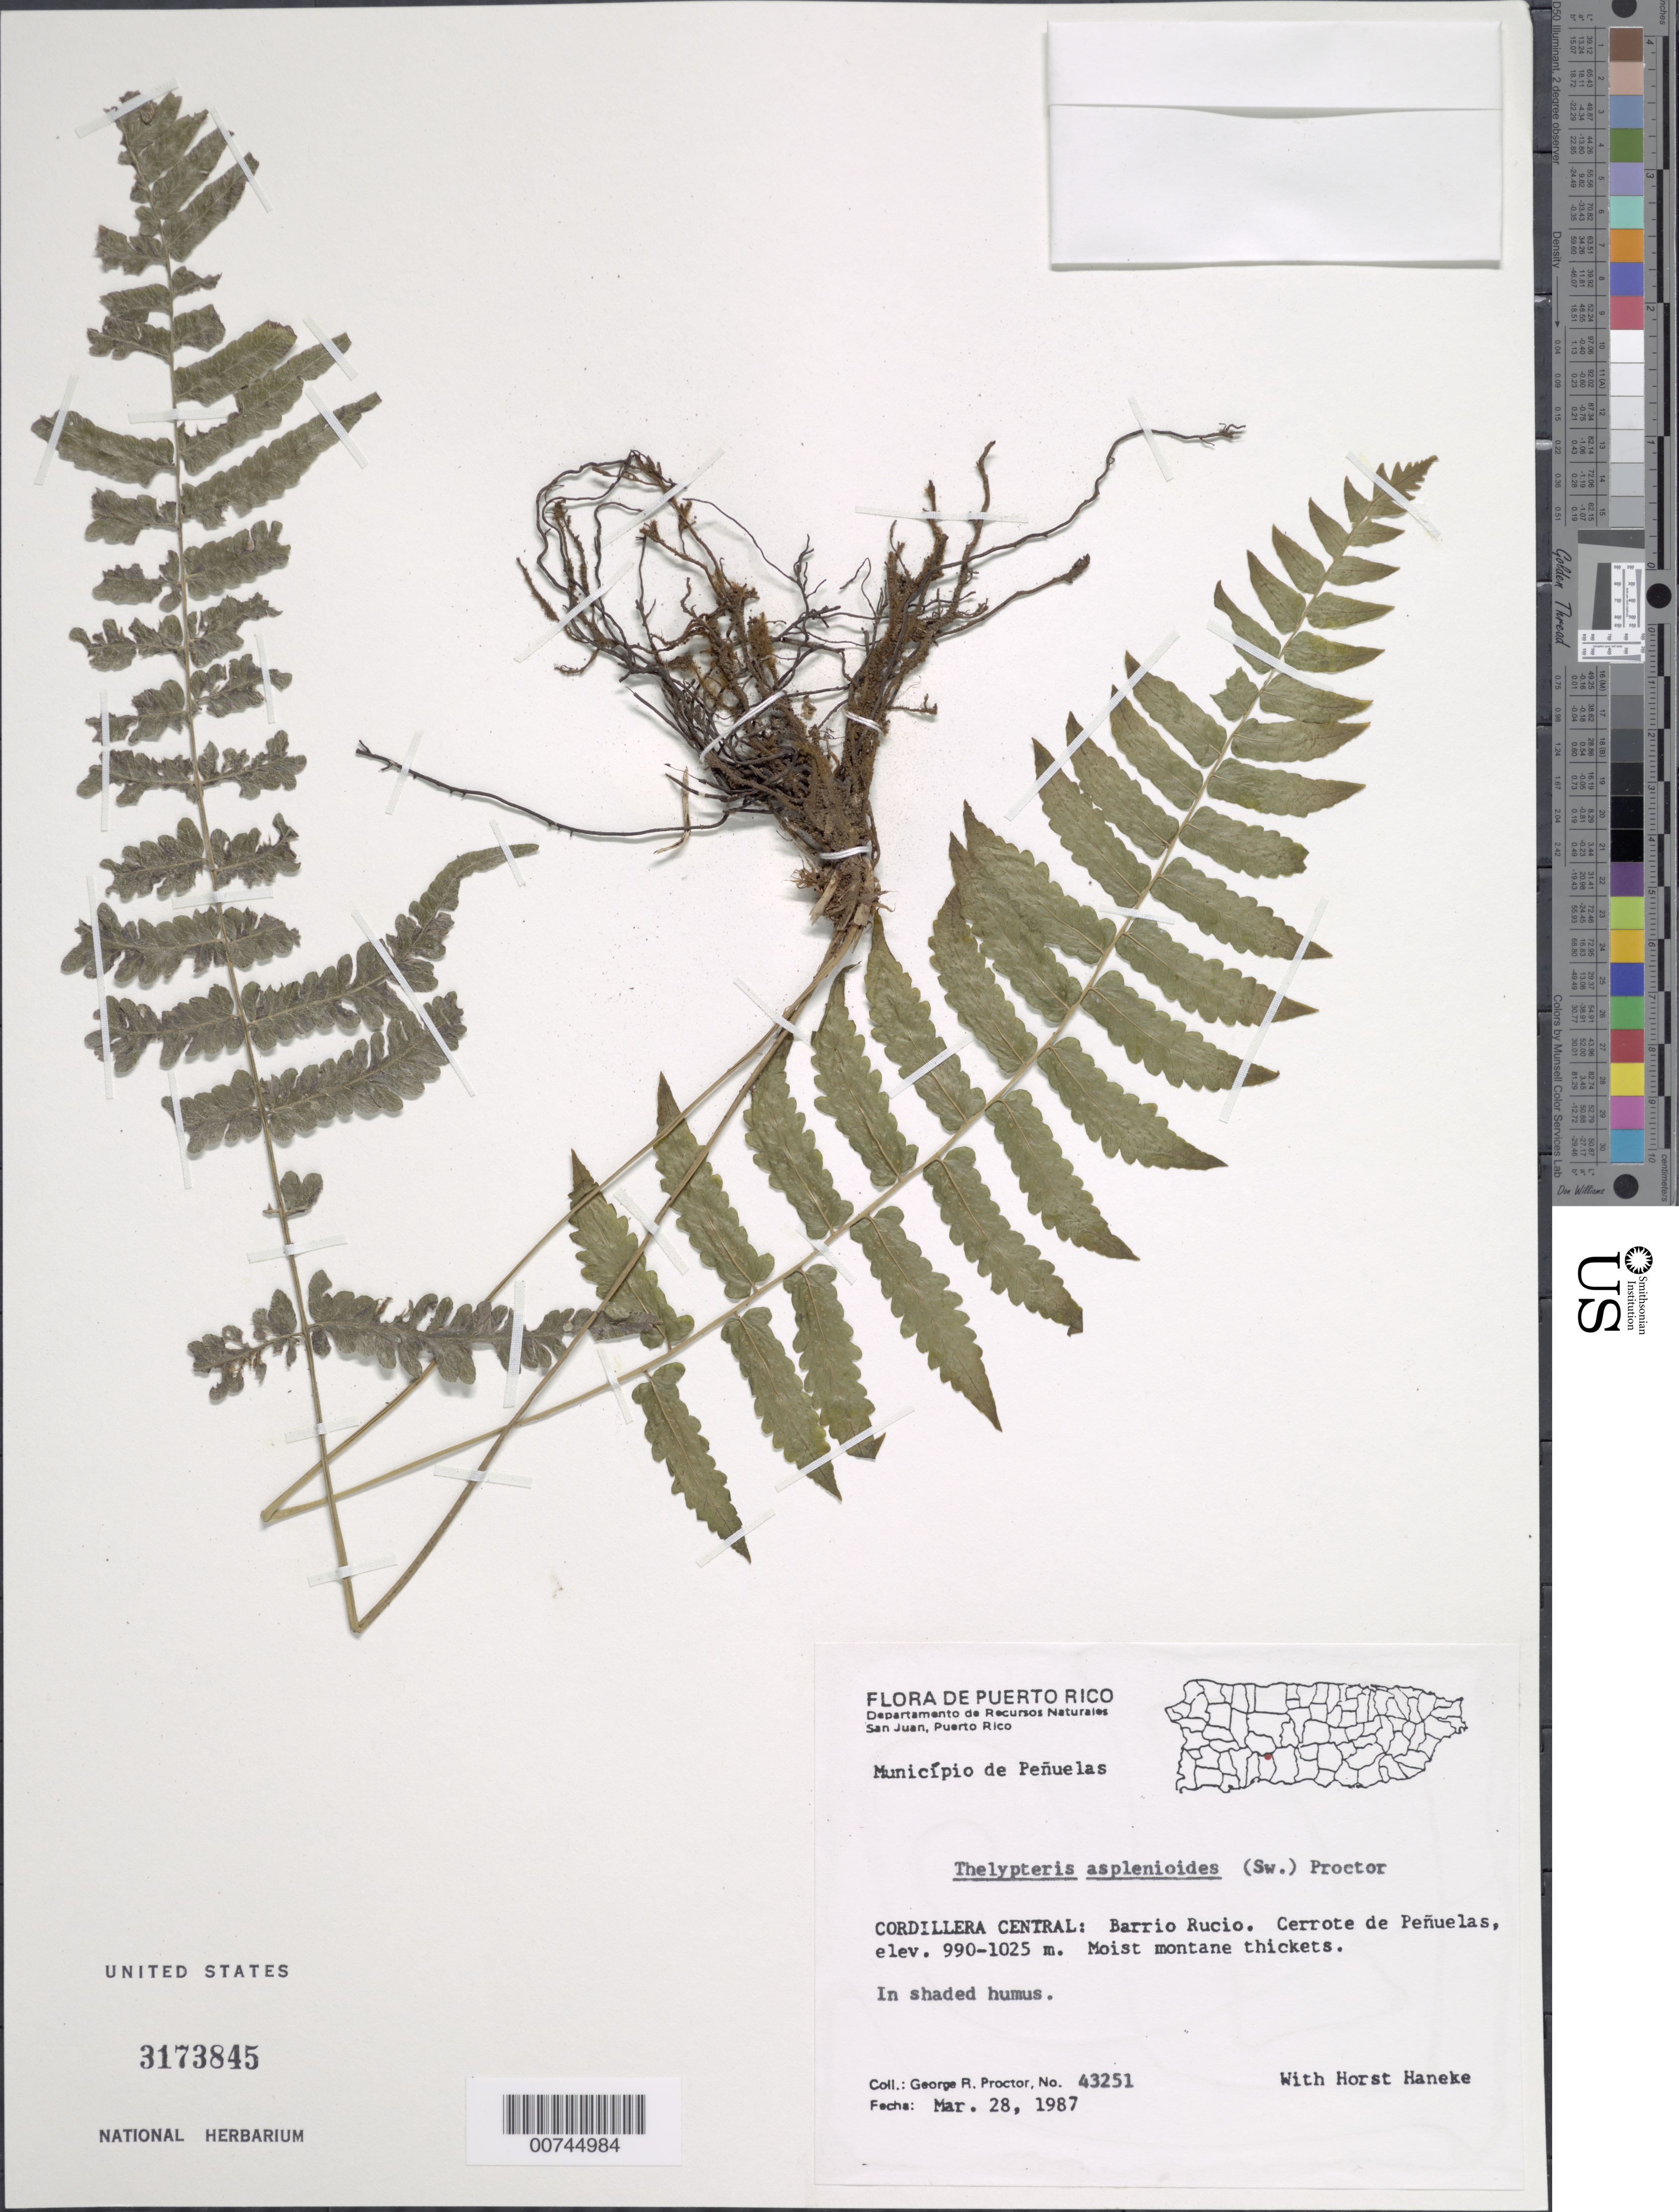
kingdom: Plantae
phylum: Tracheophyta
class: Polypodiopsida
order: Polypodiales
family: Thelypteridaceae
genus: Goniopteris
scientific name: Goniopteris retroflexa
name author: (L.) Pic. Serm.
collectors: G. R. Proctor & H. Haneke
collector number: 43251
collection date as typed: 28 Mar 1987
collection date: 1987-03-28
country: Puerto Rico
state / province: Peñuelas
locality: Cordillera Central: Barrio Rucio. Cerrote de Peñuelas. Moist montane thickets. Municipio de Peñuelas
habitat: In shaded humus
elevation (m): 990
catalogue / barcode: US 3173845